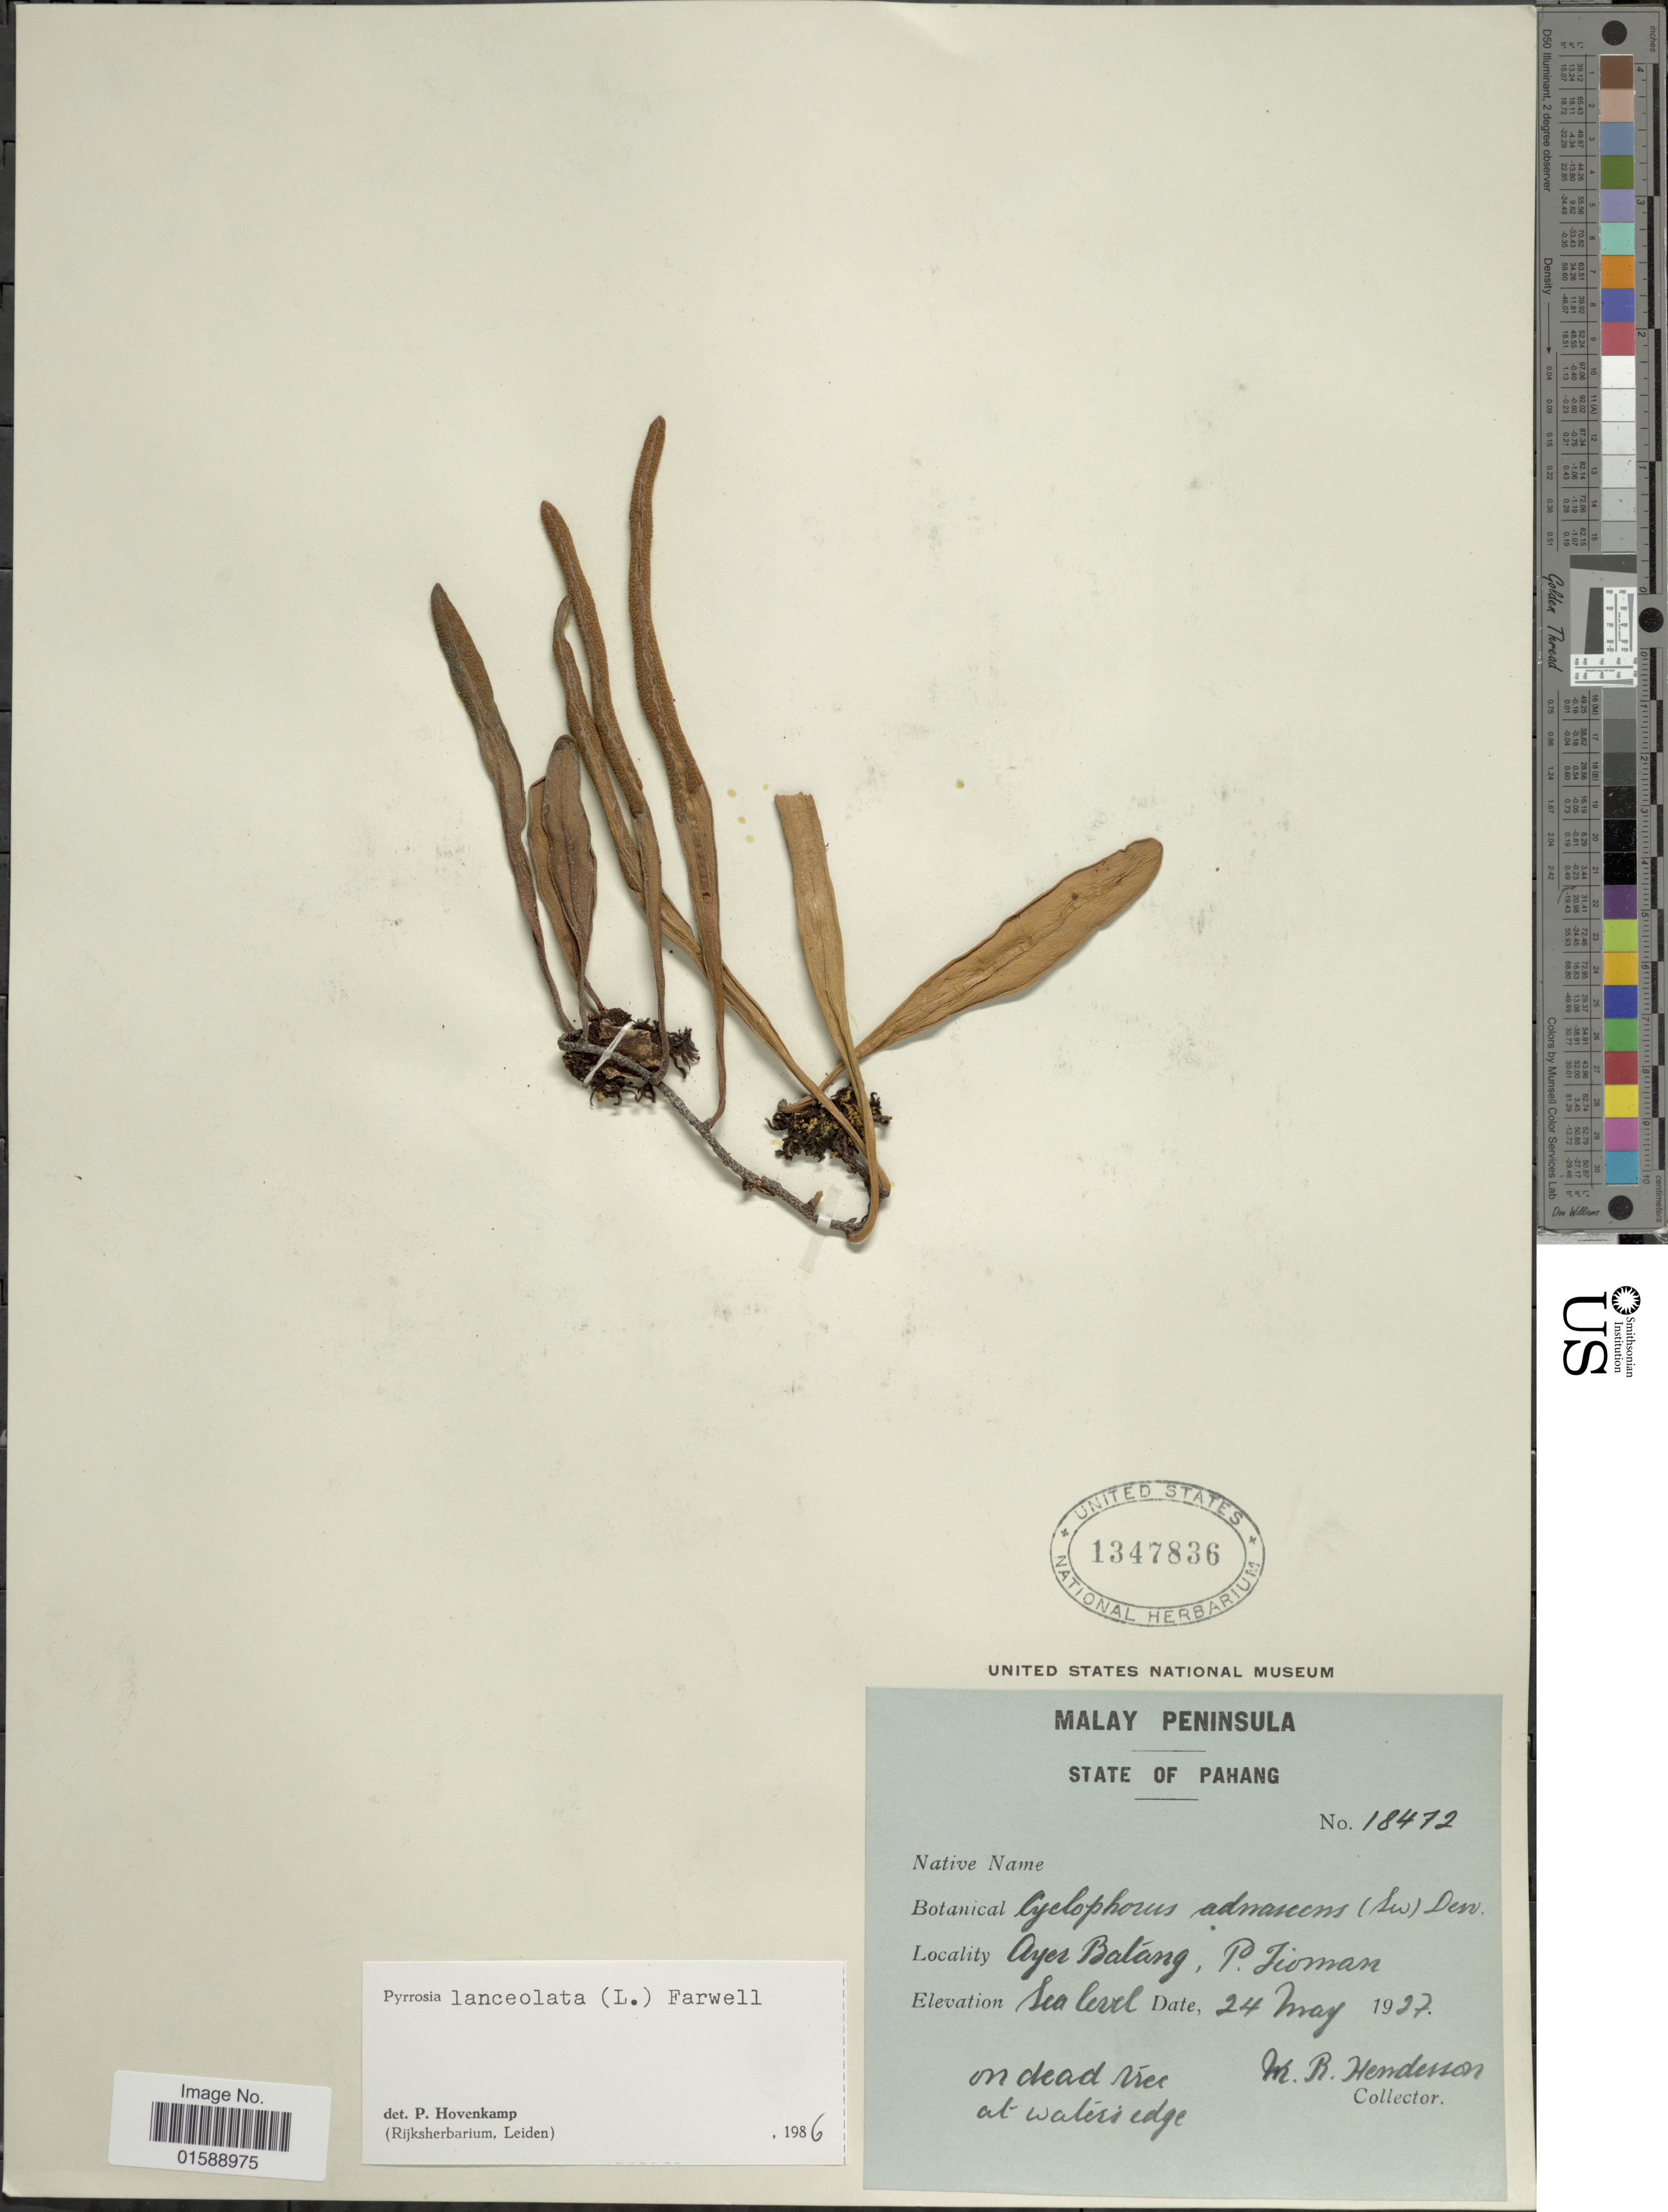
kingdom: Plantae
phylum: Tracheophyta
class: Polypodiopsida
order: Polypodiales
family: Polypodiaceae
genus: Pyrrosia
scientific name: Pyrrosia lanceolata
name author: (L.) Farw.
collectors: M. Henderson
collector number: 18472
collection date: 1927-05-24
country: Malaysia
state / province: Pahang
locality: Ayer Batang, P. Tioman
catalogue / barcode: US 1347836